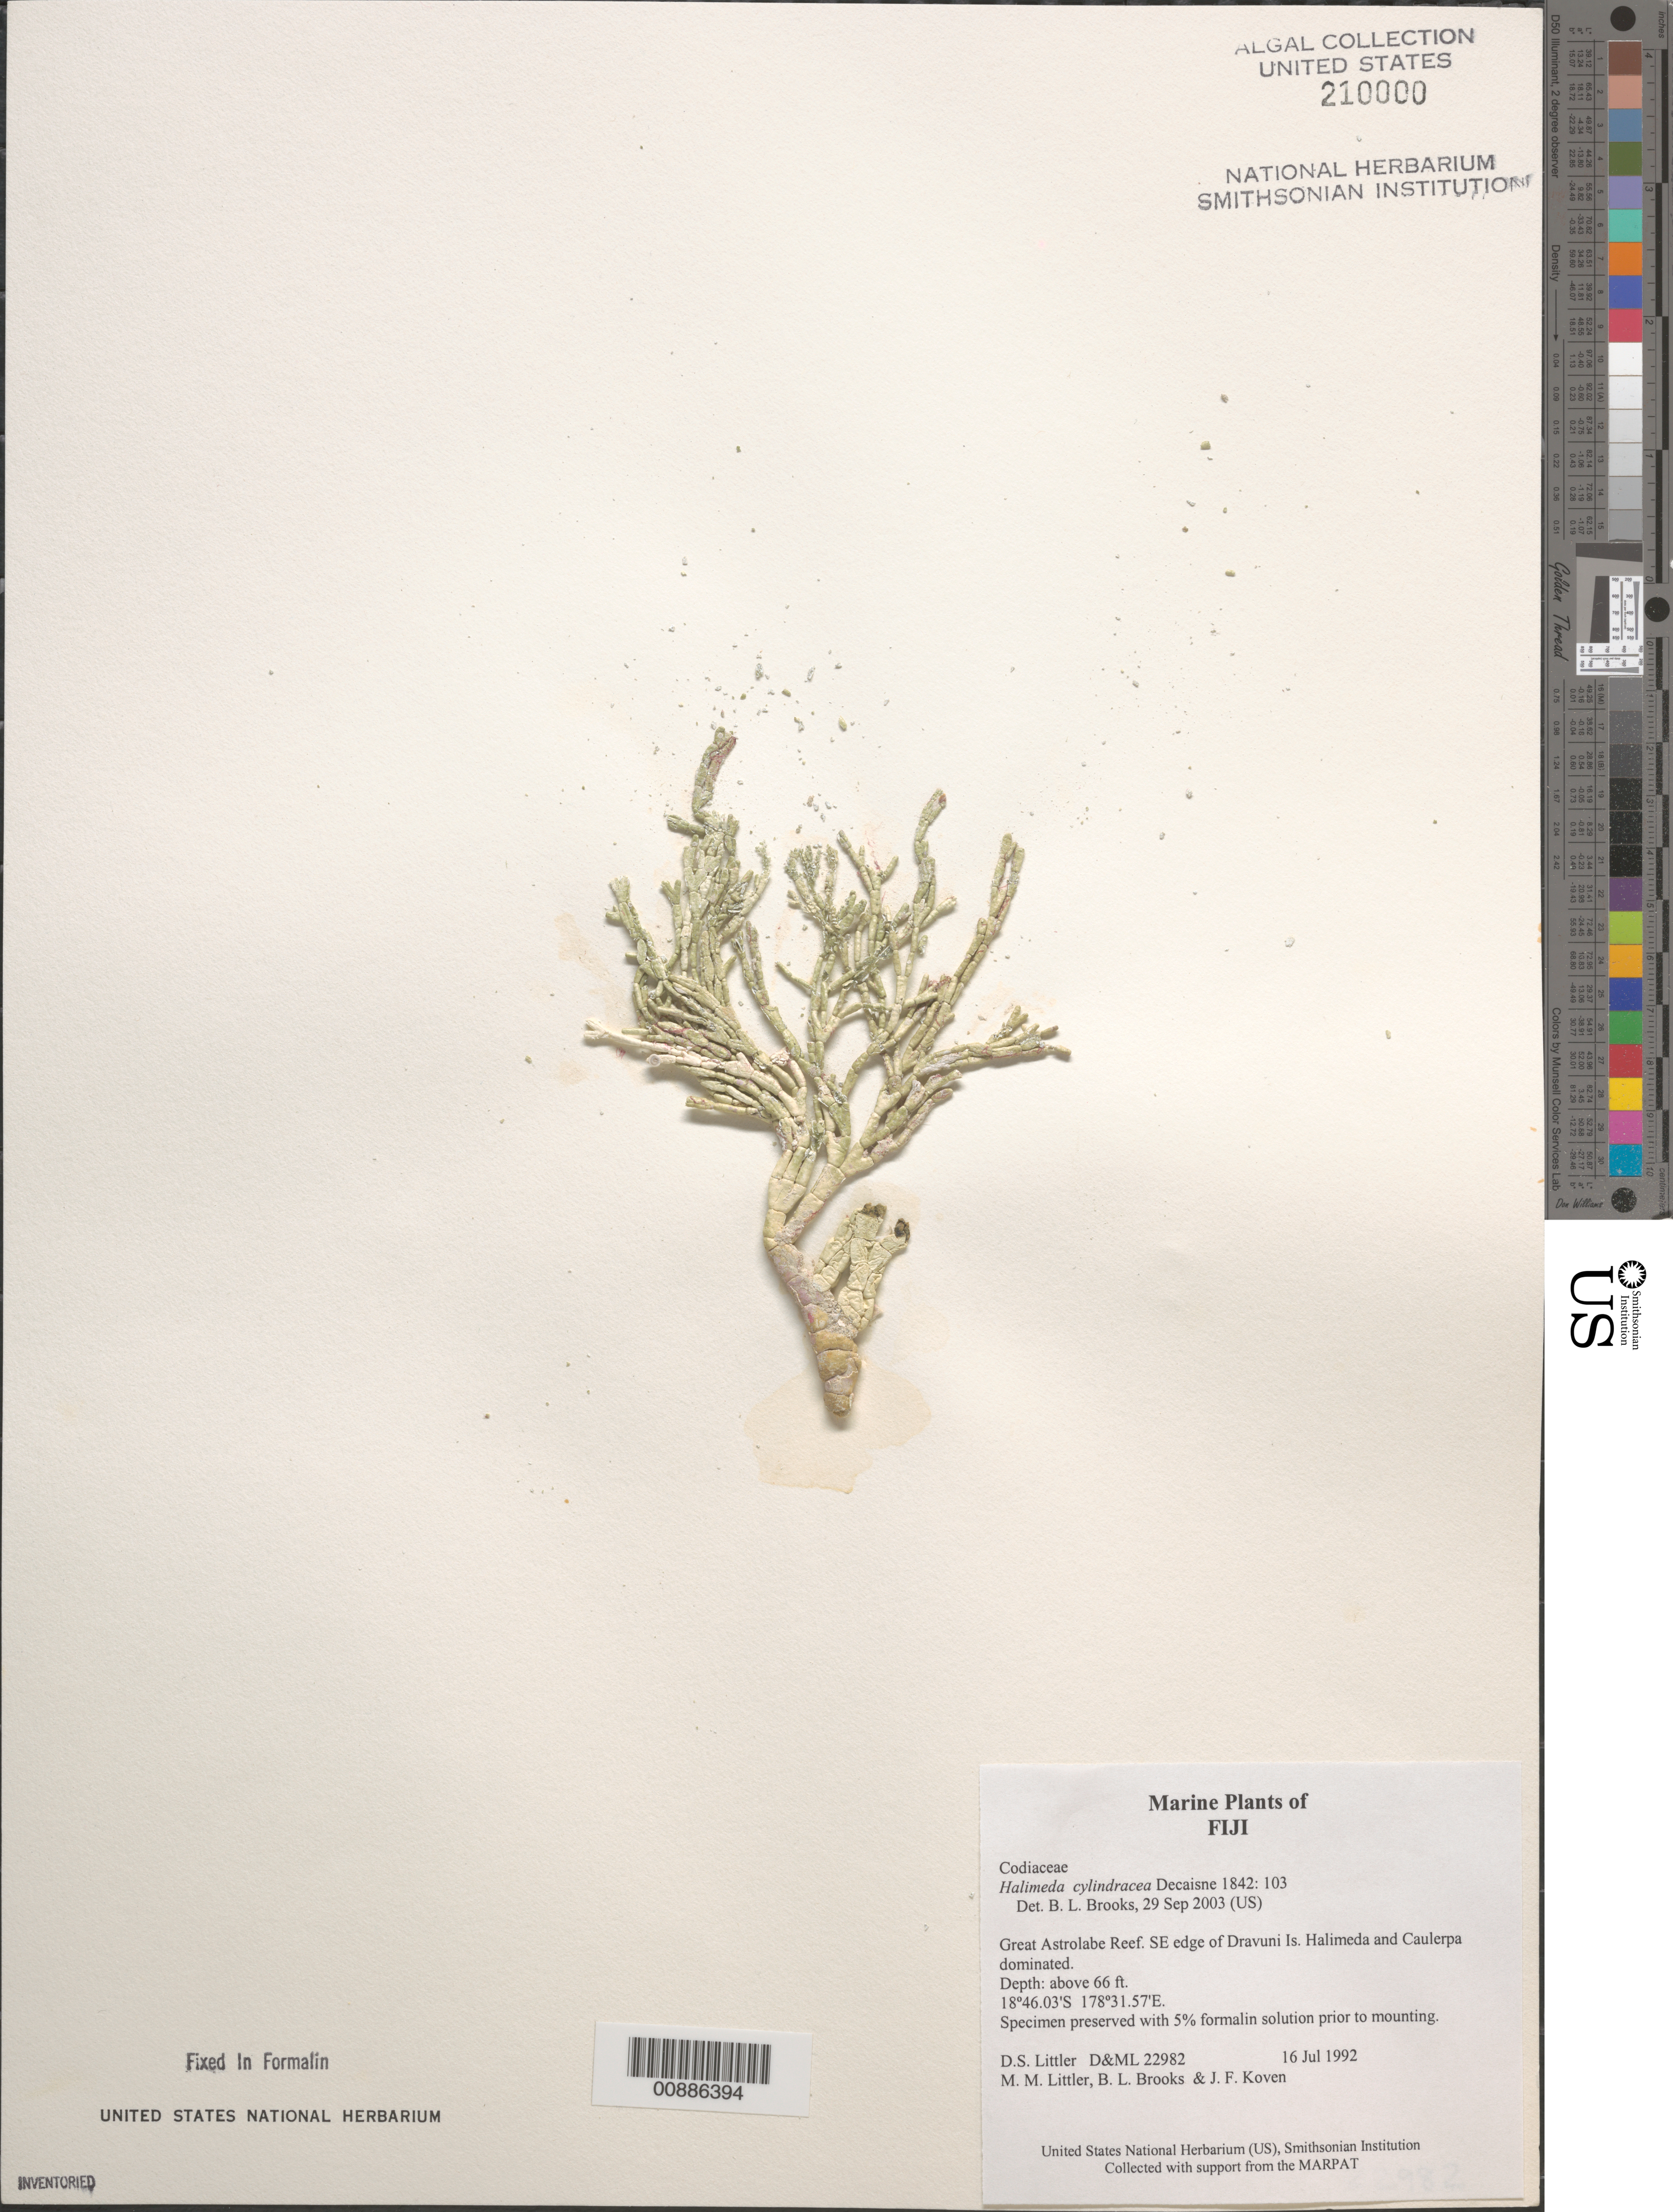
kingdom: Plantae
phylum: Chlorophyta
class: Ulvophyceae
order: Bryopsidales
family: Halimedaceae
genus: Halimeda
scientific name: Halimeda cylindracea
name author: Decne.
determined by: Brooks, B. L., (BOT), Smithsonian Institution - National Museum of Natural History (UNITED STATES)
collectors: D. S. Littler, M. M. Littler, B. Brooks & J. Koven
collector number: D&ML 22982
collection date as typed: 16 Jul 1992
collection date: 1992-07-16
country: Fiji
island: Dravuni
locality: Great Astrolabe Reef, southeast edge of island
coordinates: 18 46.03'S, 178 31.57'E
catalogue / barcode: US 210000